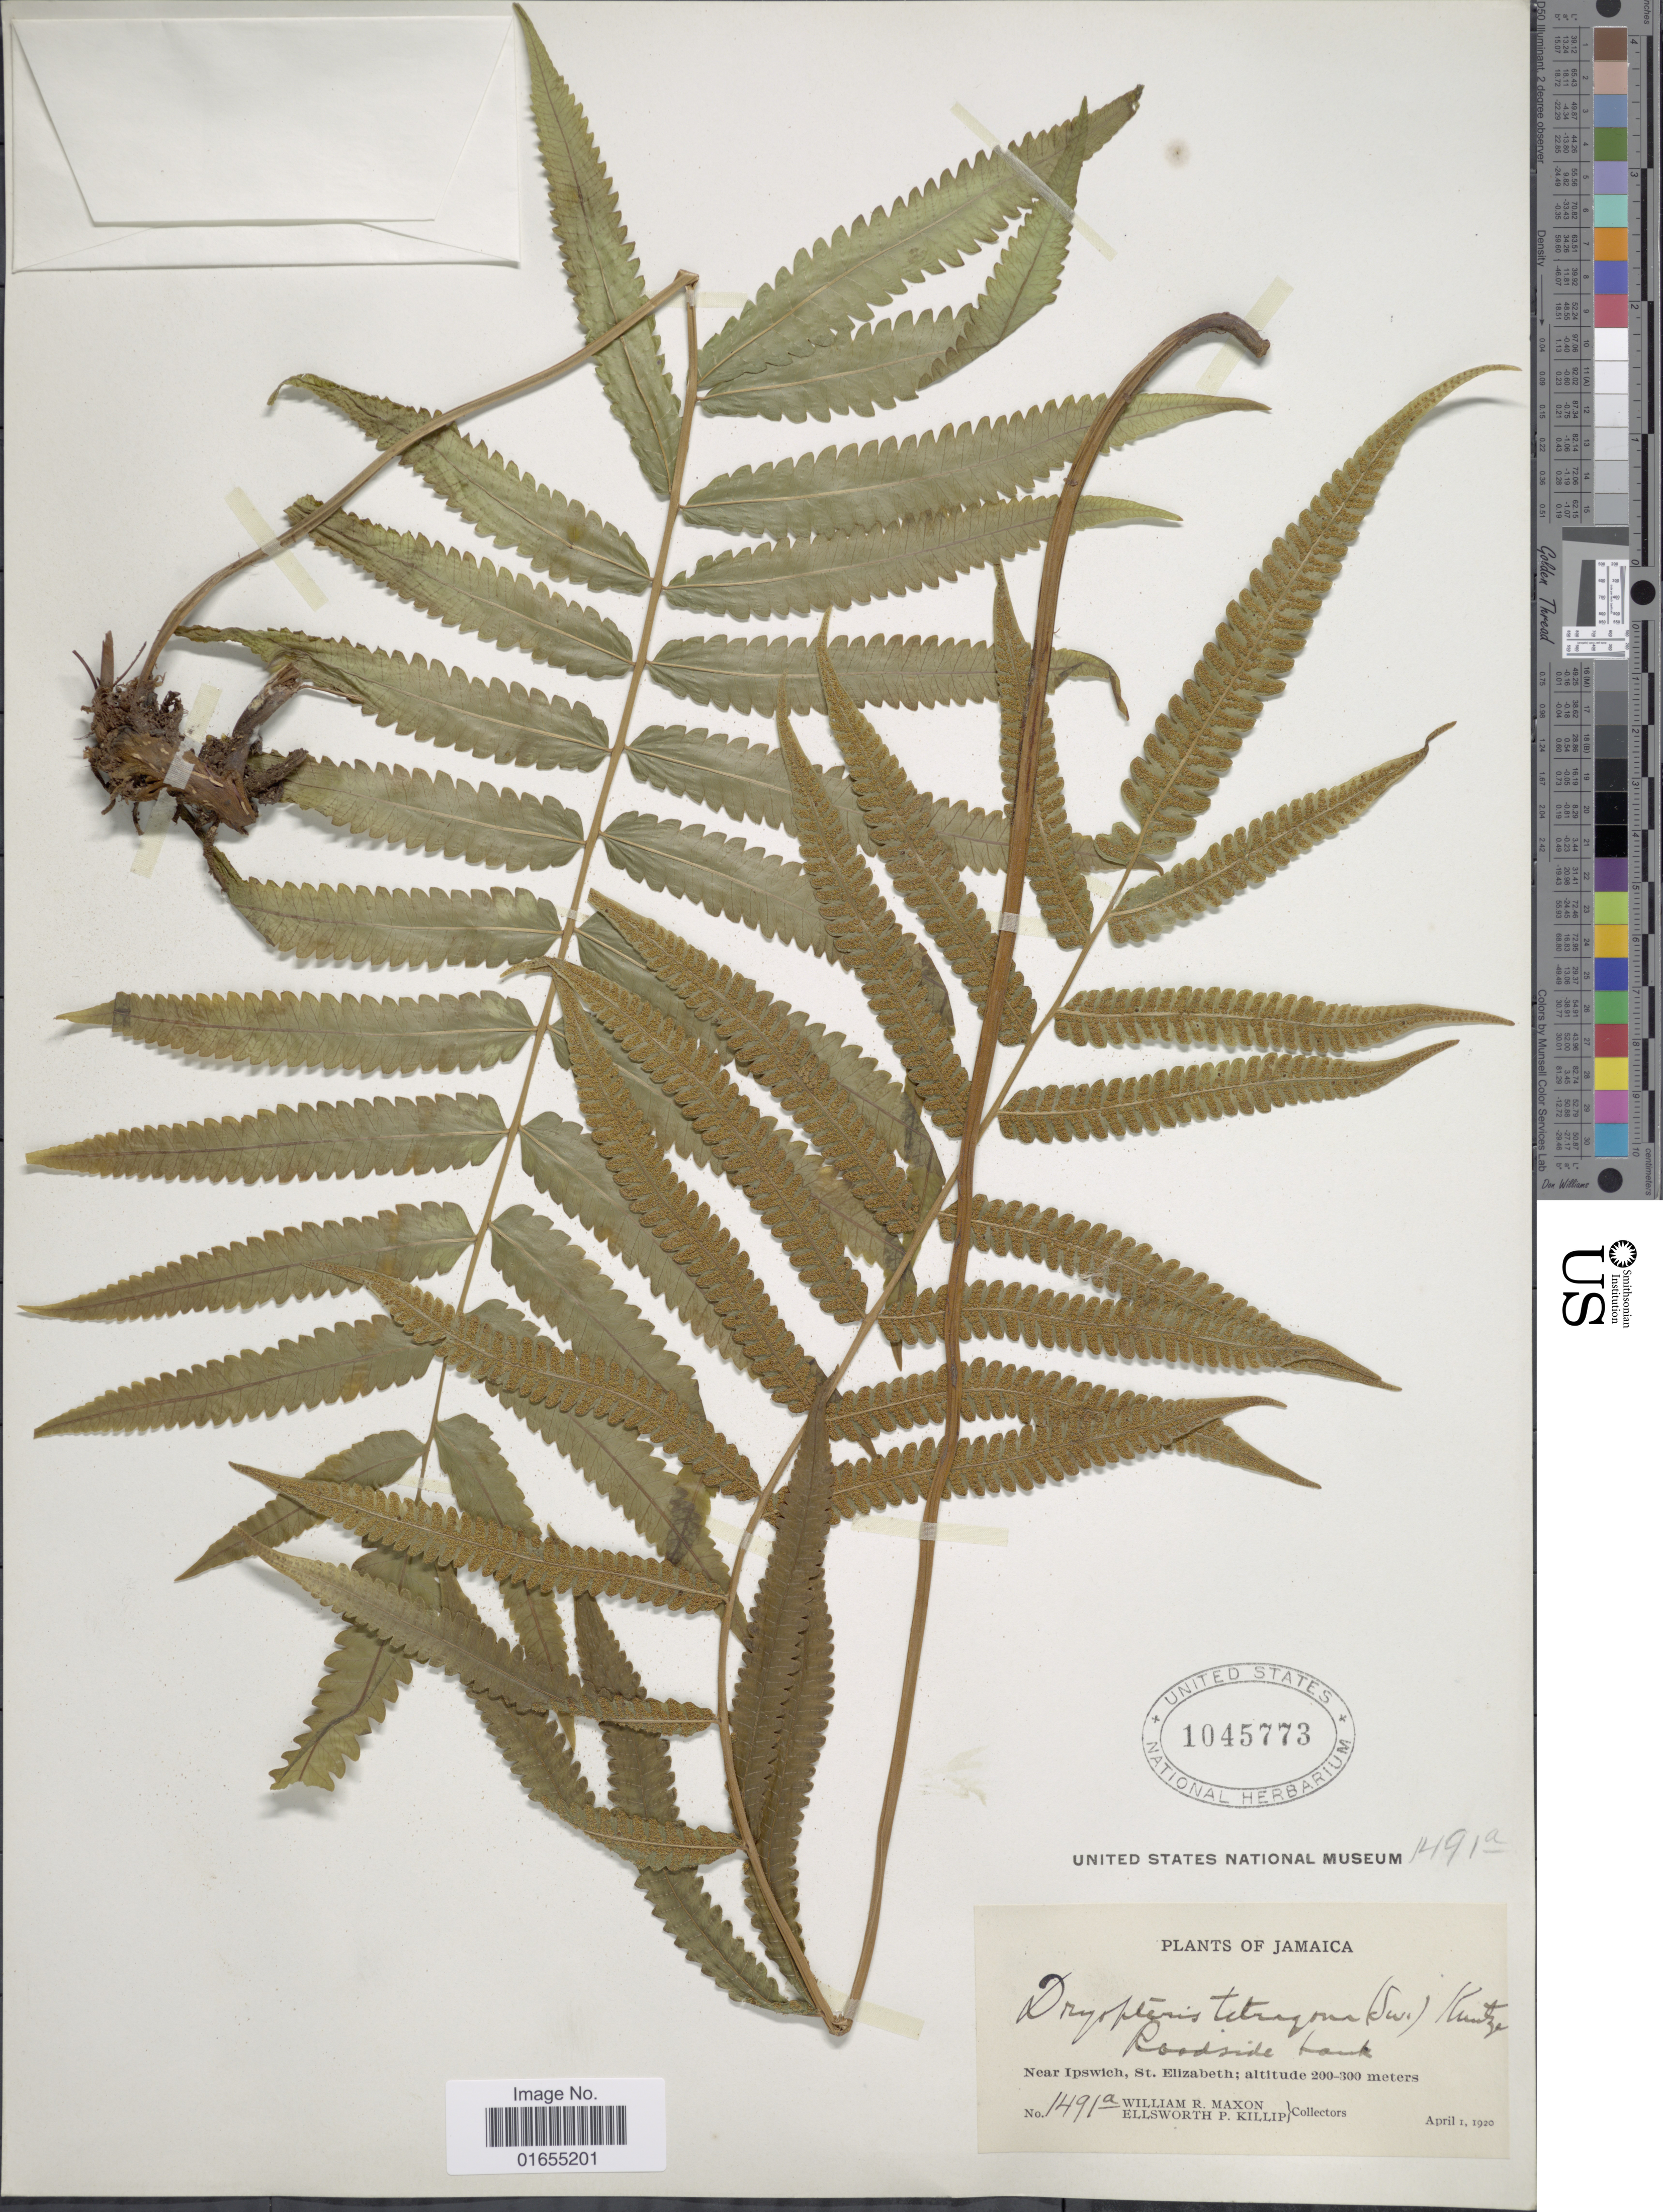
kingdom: Plantae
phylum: Tracheophyta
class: Polypodiopsida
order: Polypodiales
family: Thelypteridaceae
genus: Goniopteris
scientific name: Goniopteris subtetragona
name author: (Link) Vareschi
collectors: W. R. Maxon & E. P. Killip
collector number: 1491a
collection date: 1920-04-01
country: Jamaica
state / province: Saint Elizabeth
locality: Near Ipswich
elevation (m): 200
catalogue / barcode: US 1045773